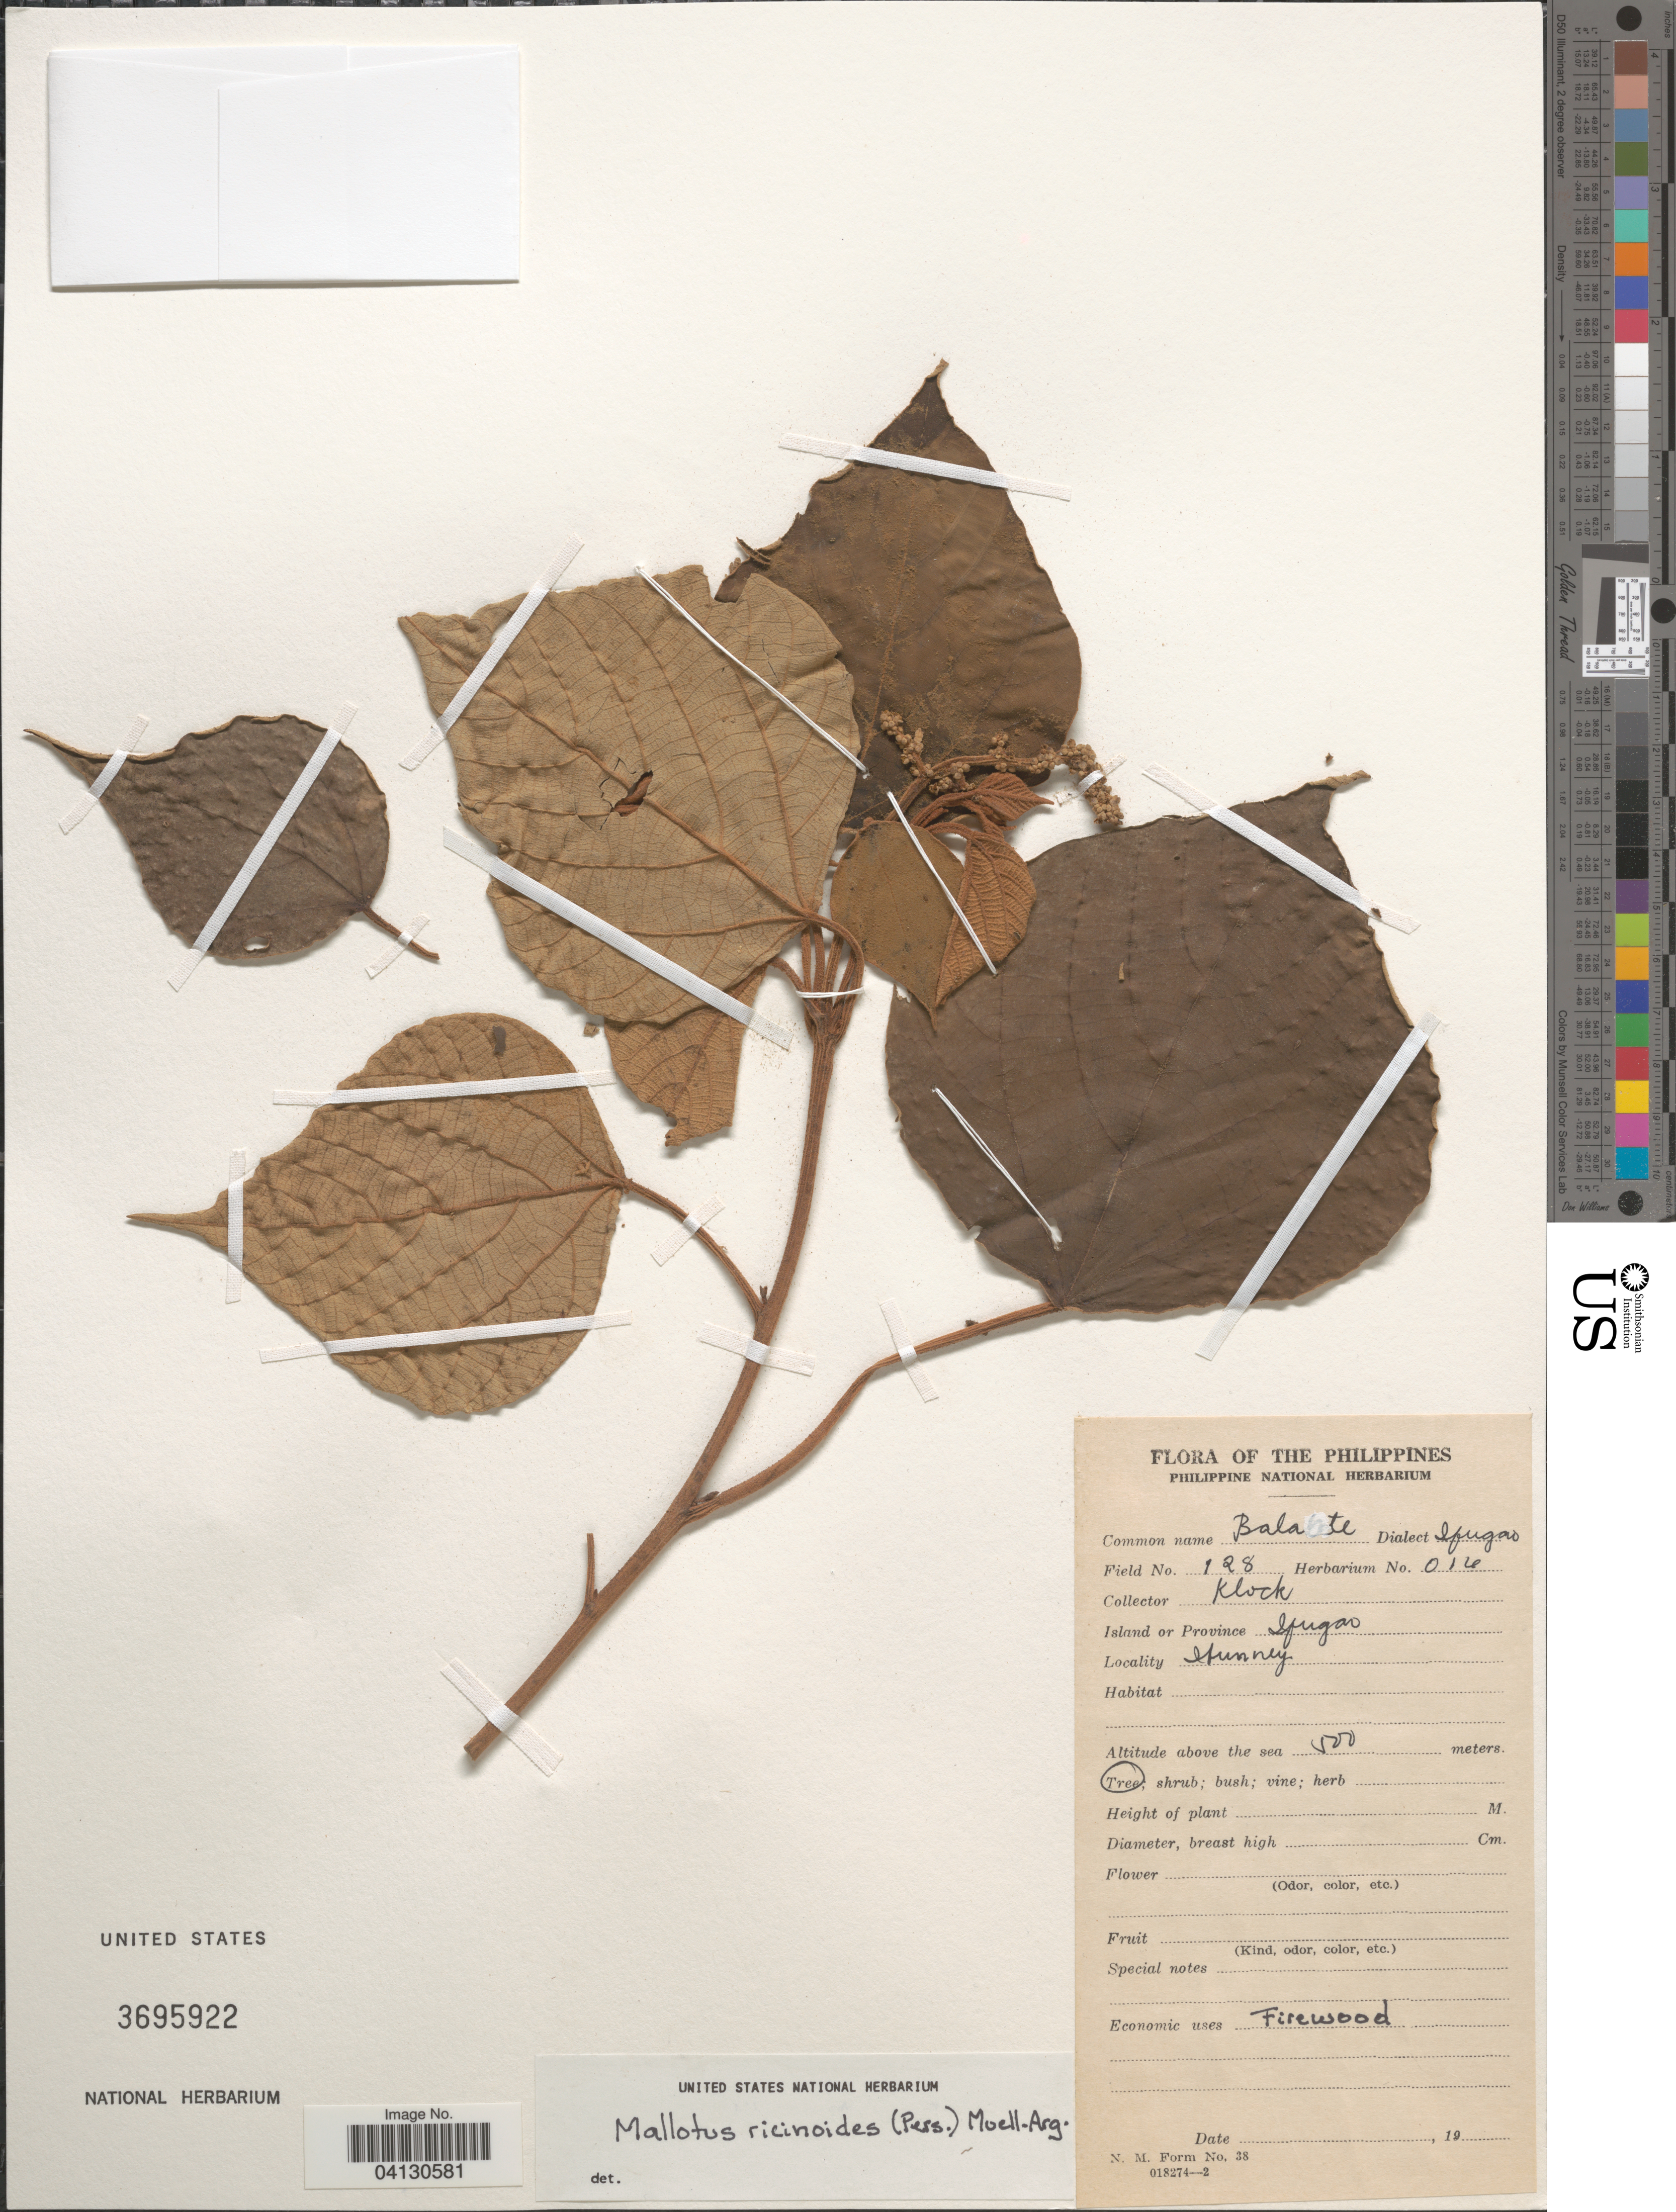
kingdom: Plantae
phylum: Tracheophyta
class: Magnoliopsida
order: Malpighiales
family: Euphorbiaceae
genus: Mallotus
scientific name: Mallotus ricinoides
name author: (Pers.) Müll. Arg.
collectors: Klock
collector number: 128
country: Philippines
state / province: Cordillera (Administrative Region)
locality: Island or Province Ifugao. Ibunney.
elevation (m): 500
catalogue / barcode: US 3695922